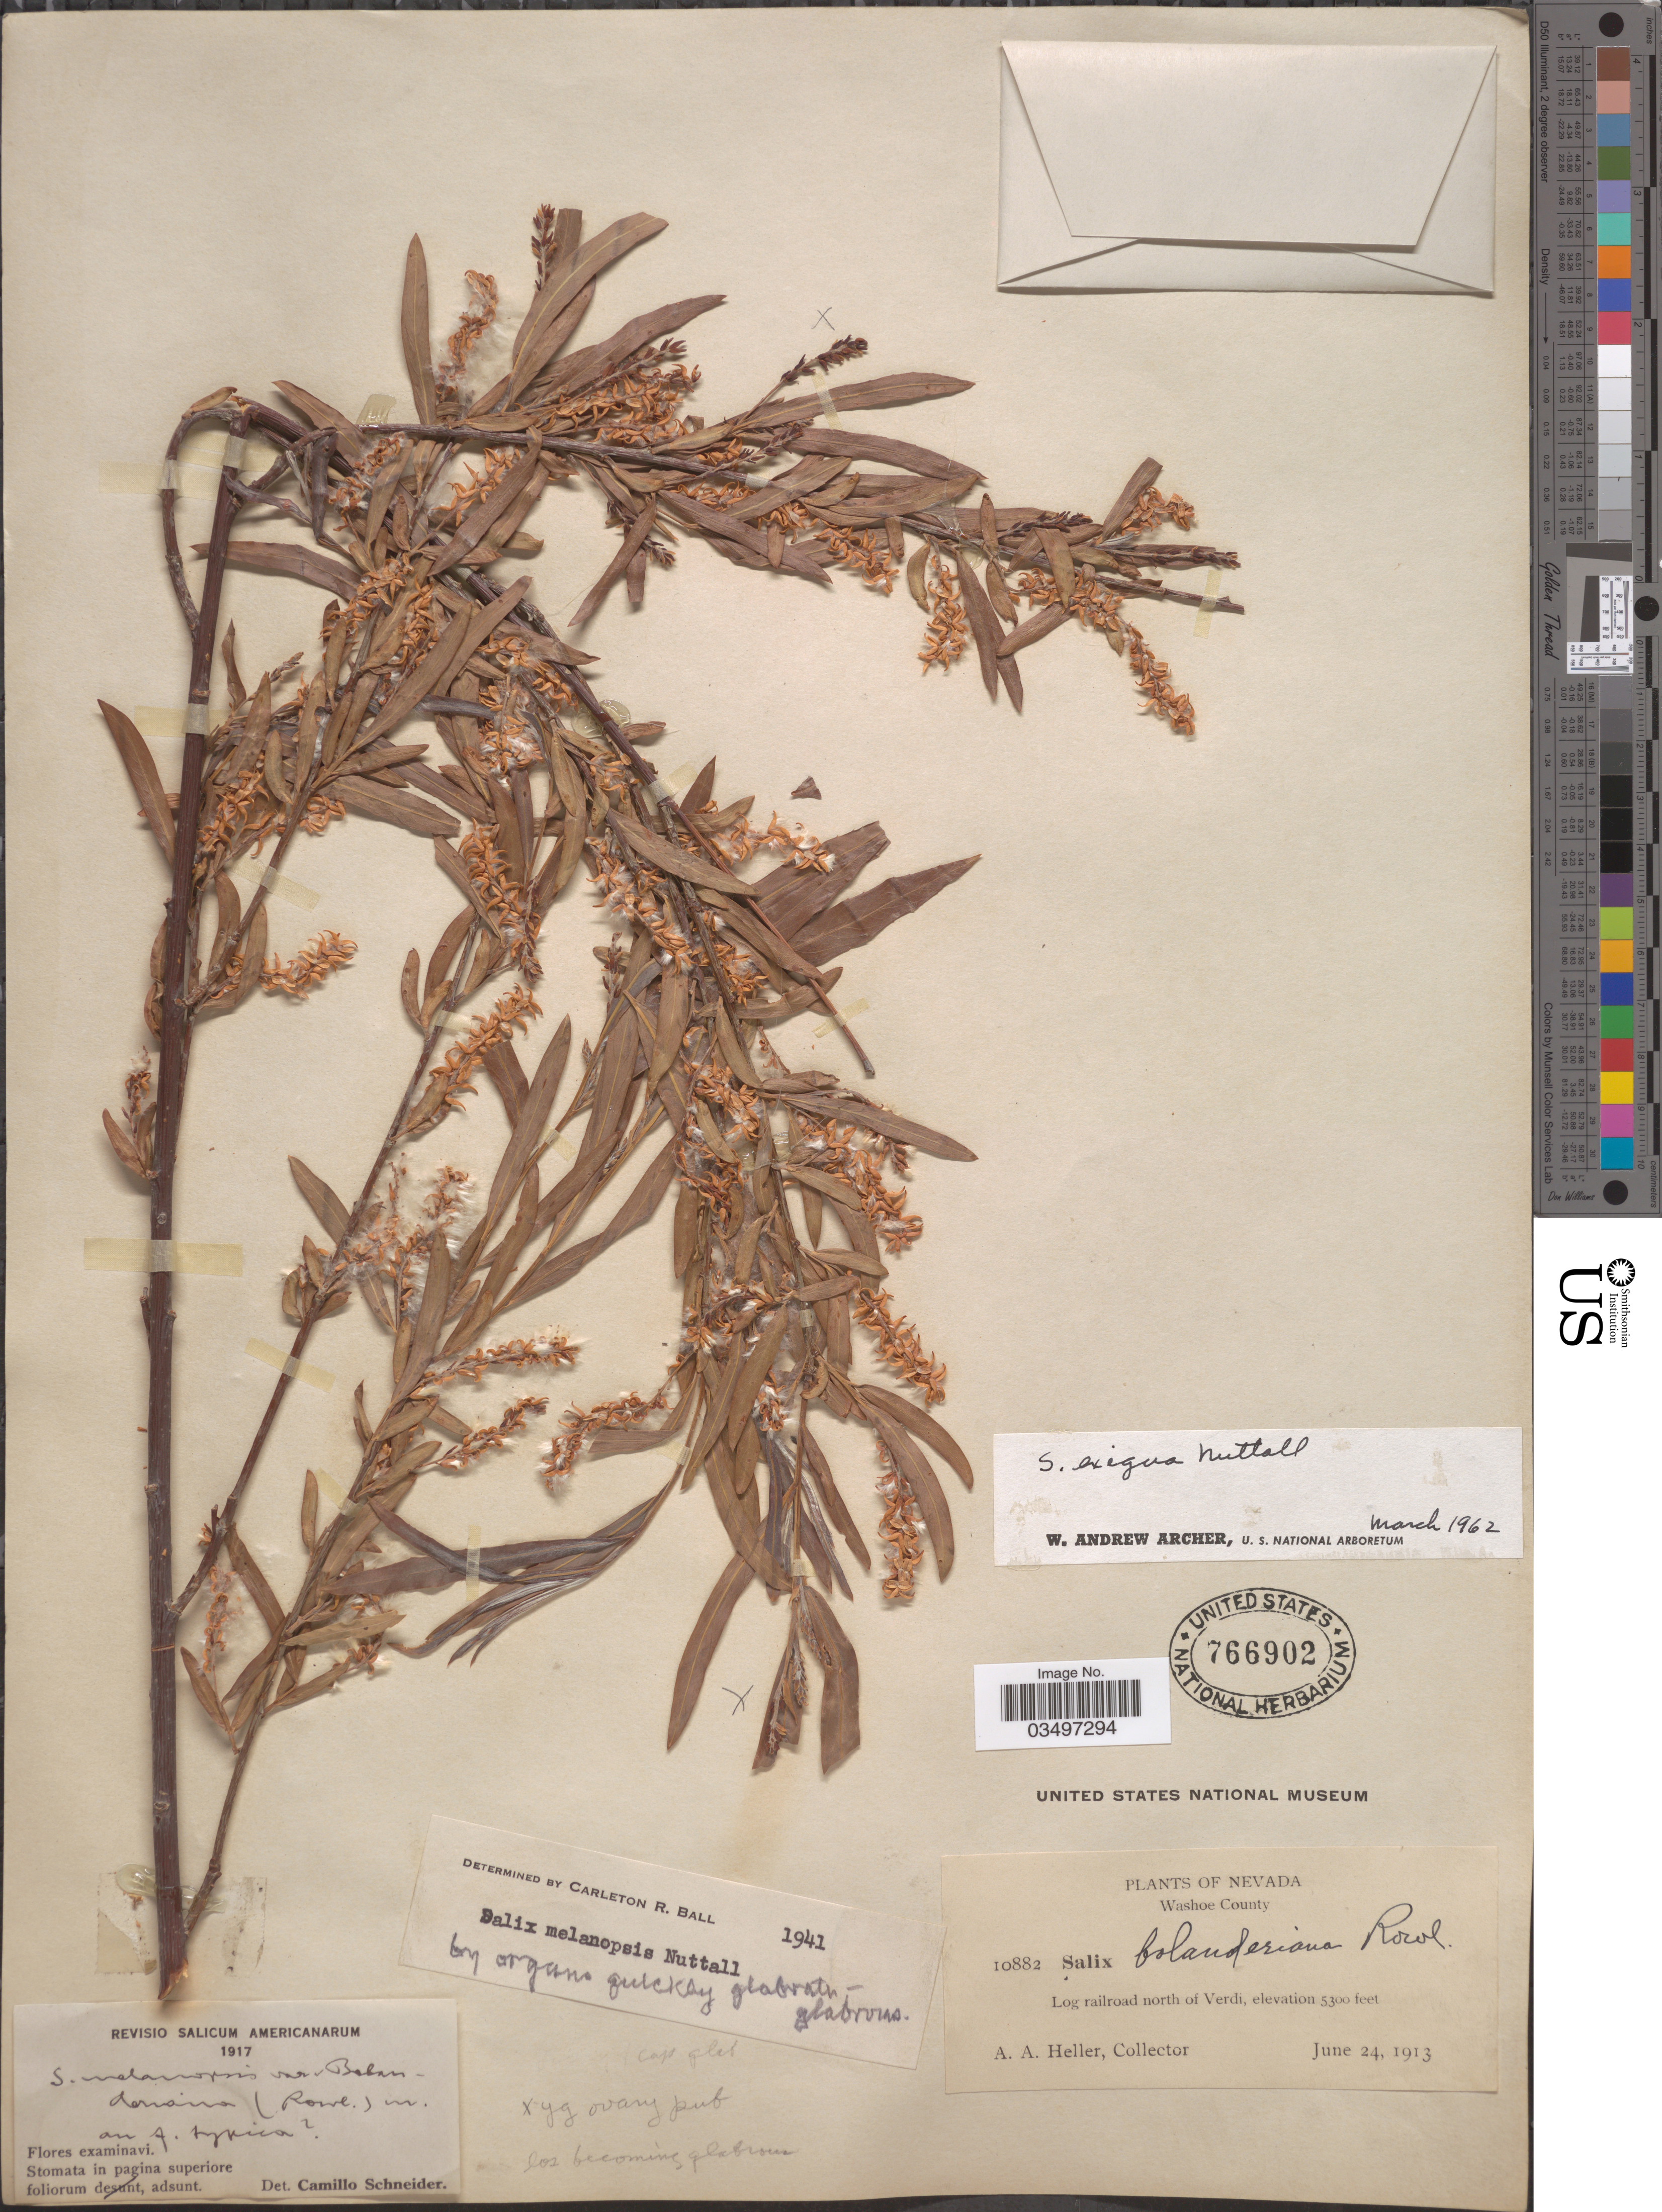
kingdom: Plantae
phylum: Tracheophyta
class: Magnoliopsida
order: Malpighiales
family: Salicaceae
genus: Salix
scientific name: Salix exigua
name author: Nutt.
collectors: A. A. Heller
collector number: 10882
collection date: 1913-06-24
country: United States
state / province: Nevada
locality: Washoe County. Log railroad north of Verdi.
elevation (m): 1615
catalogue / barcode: US 766902